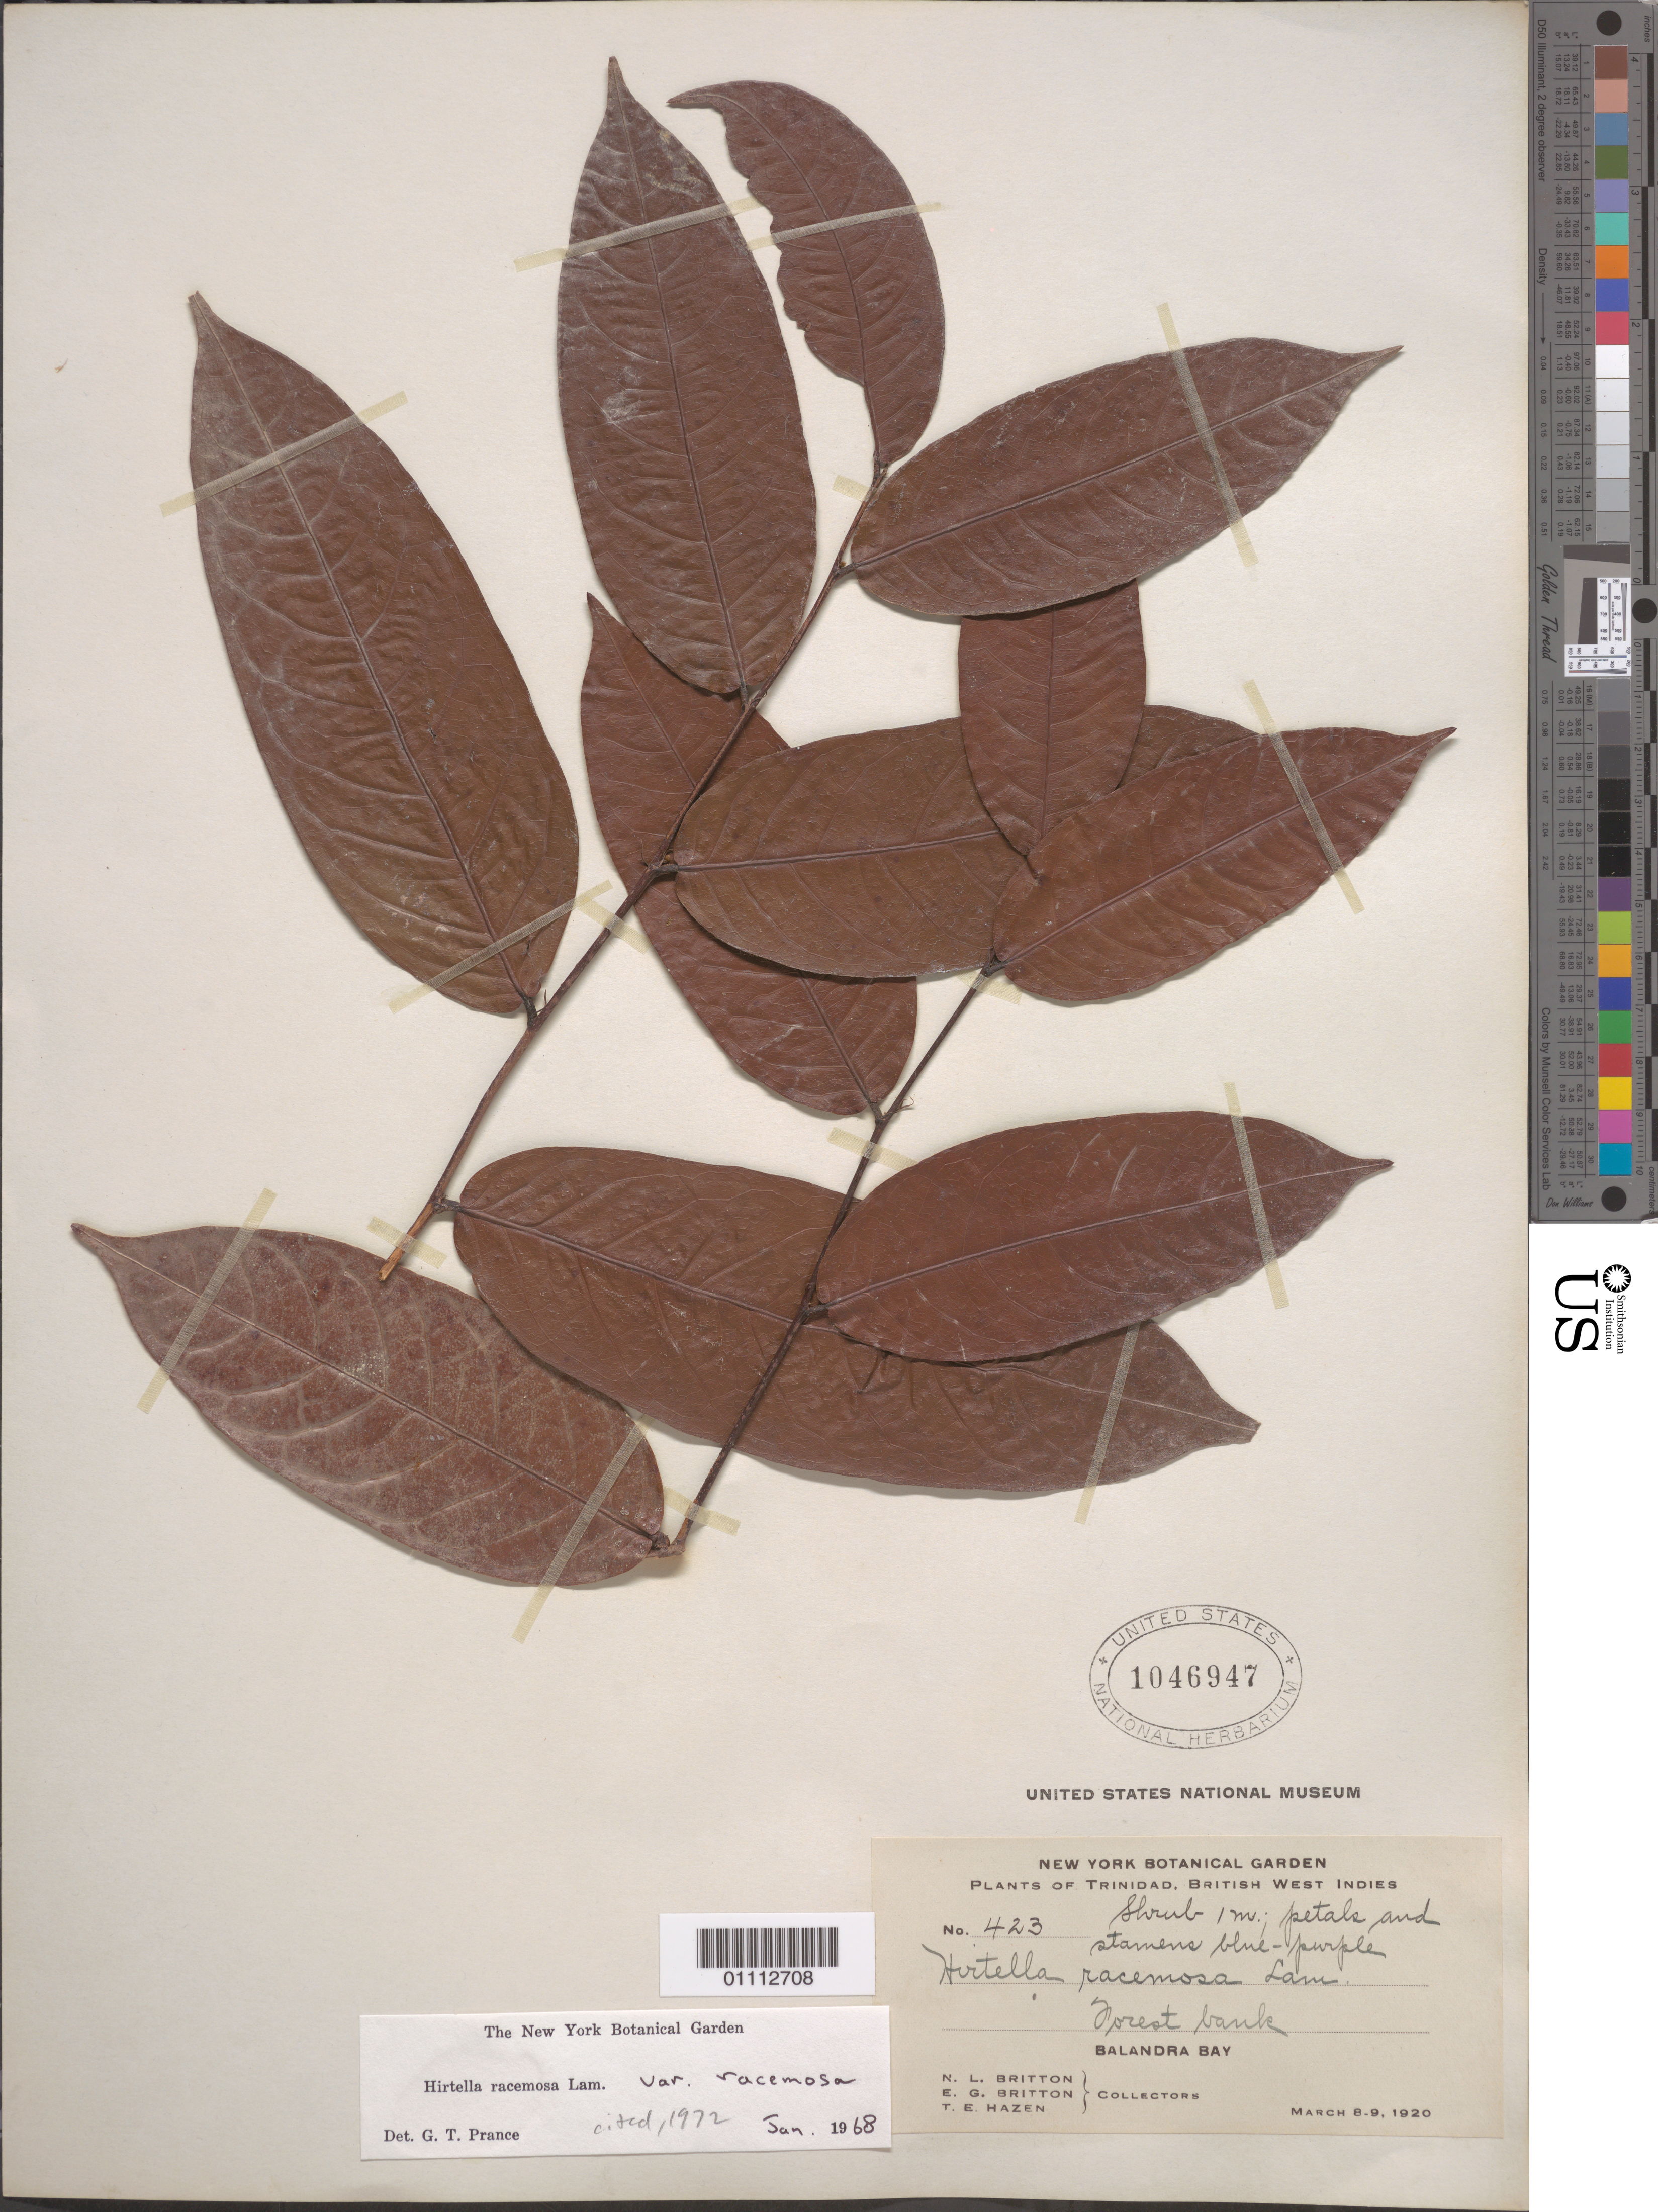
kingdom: Plantae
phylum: Tracheophyta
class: Magnoliopsida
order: Malpighiales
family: Chrysobalanaceae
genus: Hirtella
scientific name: Hirtella silicea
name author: Griseb.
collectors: N. Britton, E. G. Britton & T. E. Hazen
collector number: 423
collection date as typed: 08 Mar 1920 to 09 Mar 1920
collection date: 1920-03-08/1920-03-09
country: Trinidad and Tobago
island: Trinidad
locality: Forest bank of Balandra Bay.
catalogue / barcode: US 1046947